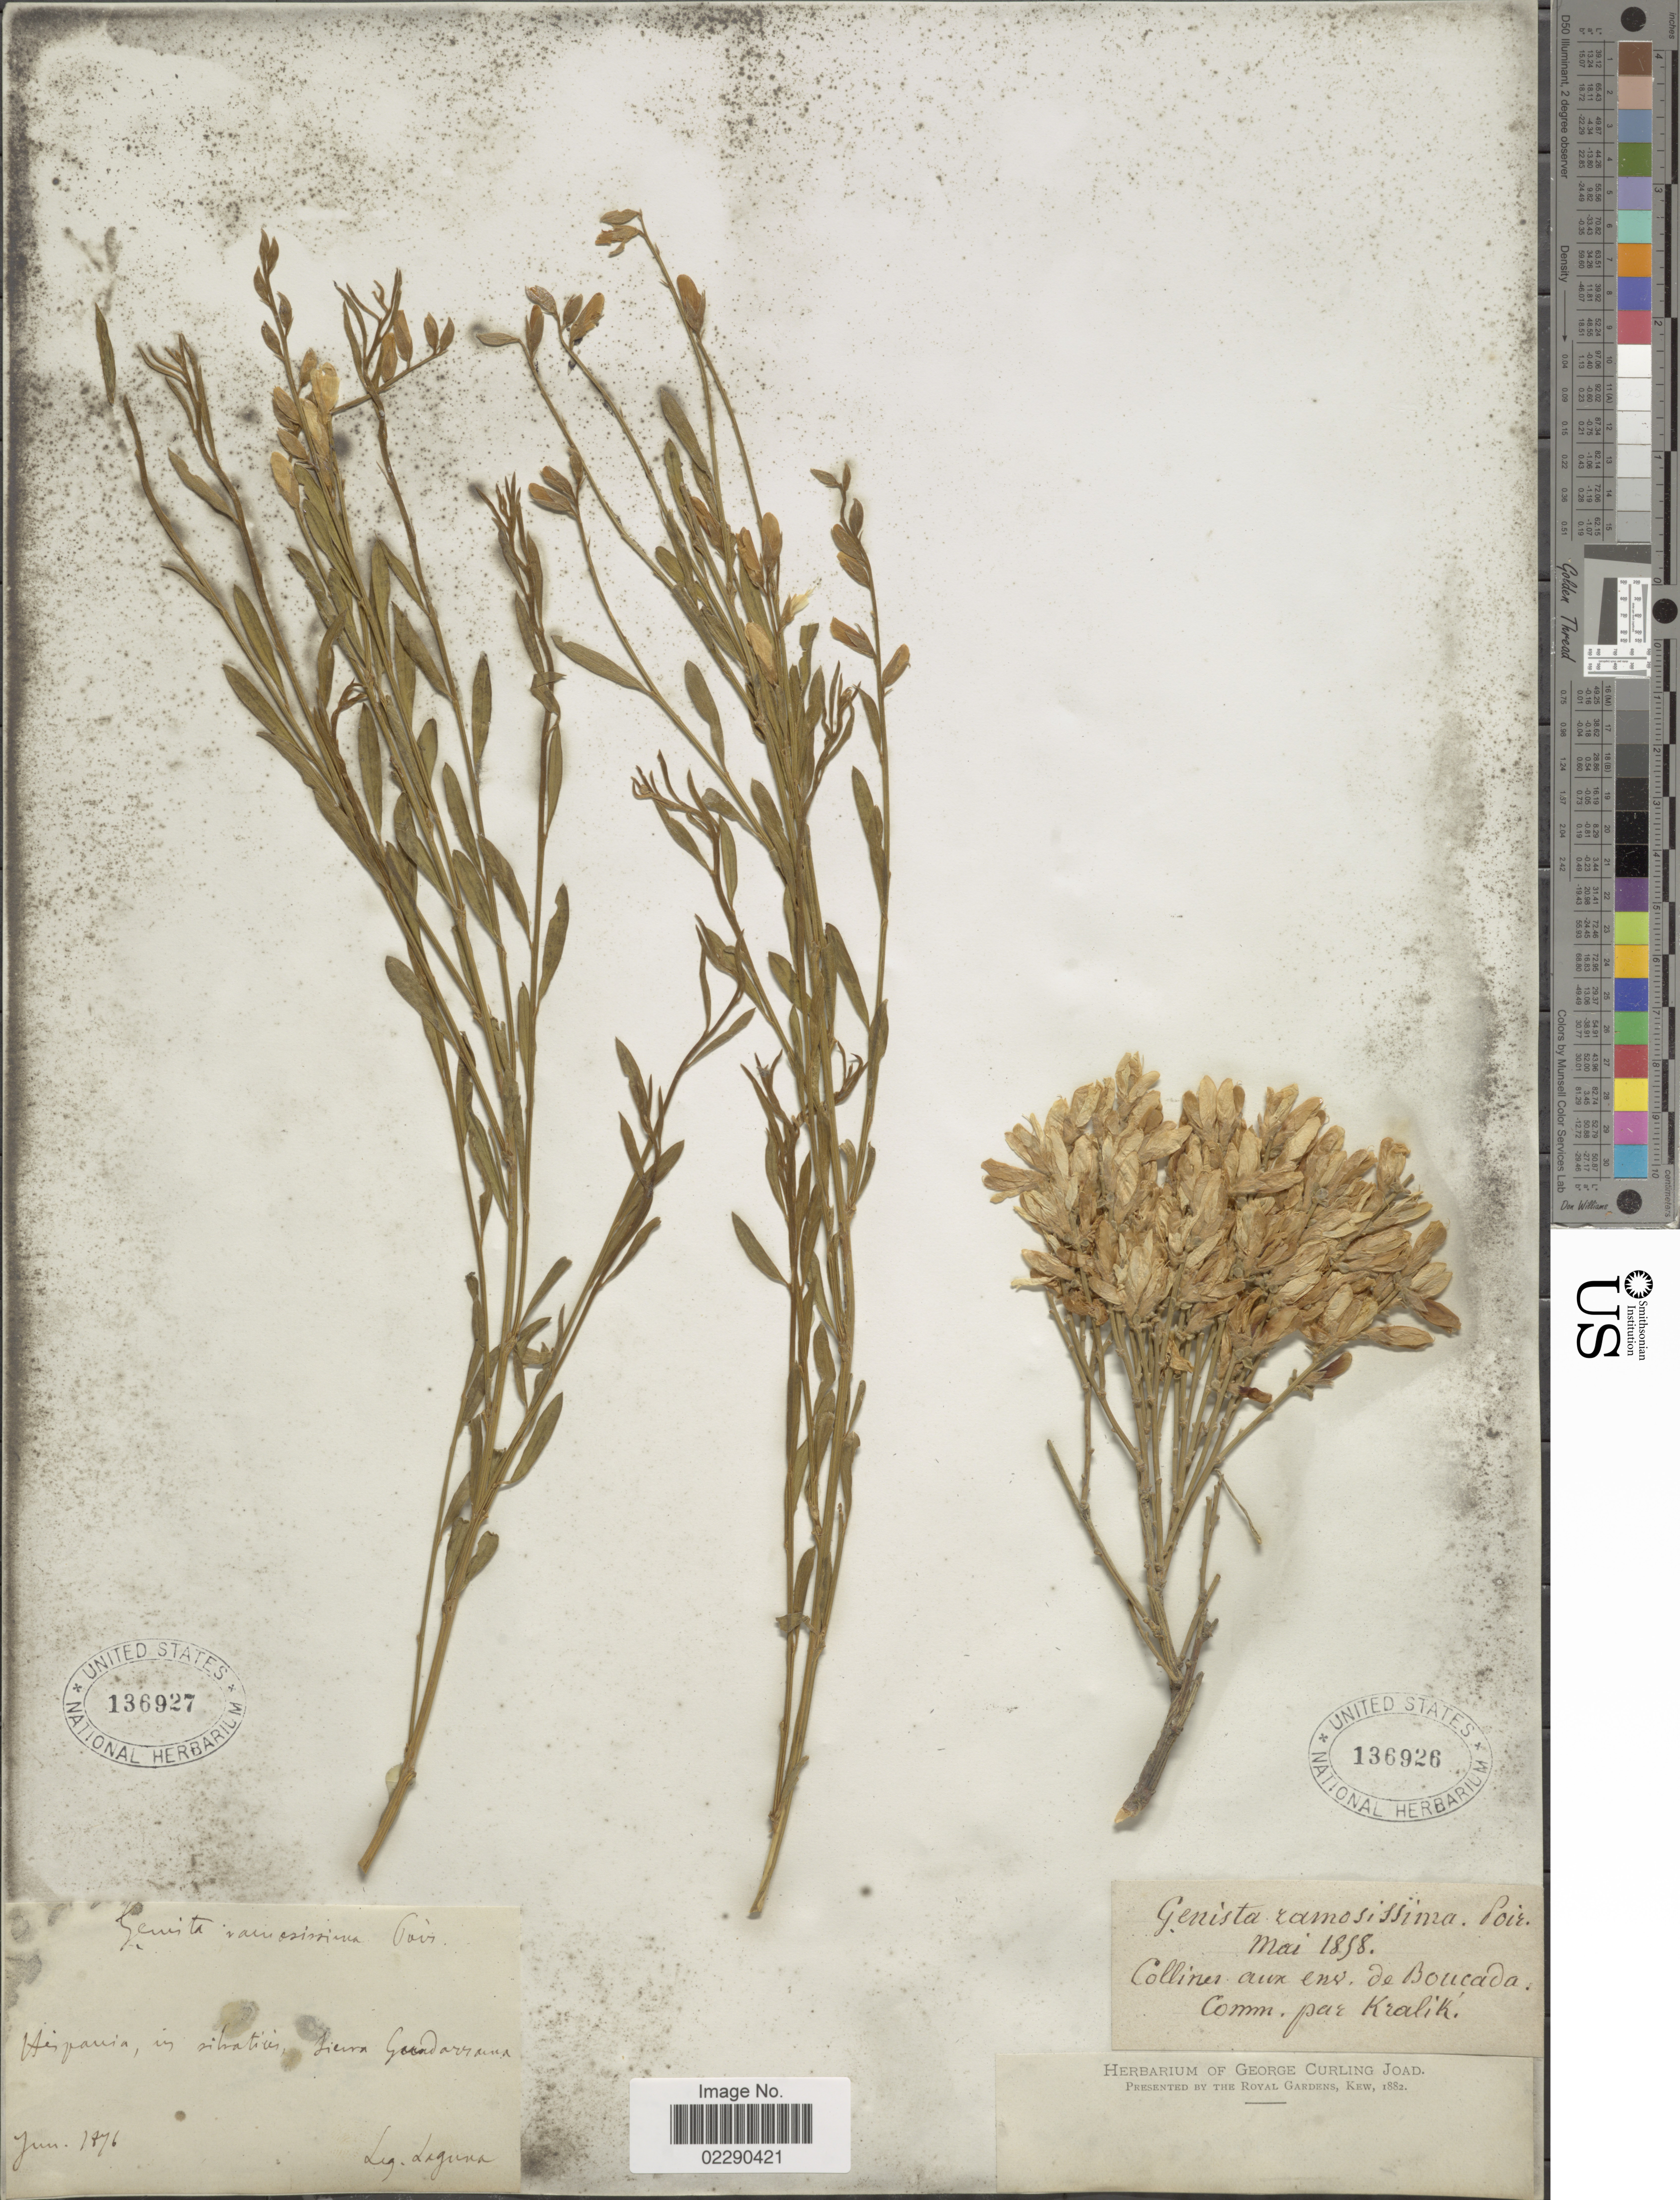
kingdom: Plantae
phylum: Tracheophyta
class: Magnoliopsida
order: Fabales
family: Fabaceae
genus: Genista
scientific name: Genista ramosissima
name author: (Desf.) Poir.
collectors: -. Laguna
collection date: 1876-06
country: Spain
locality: Hispania, Sierra Guadarrama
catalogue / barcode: US 136927